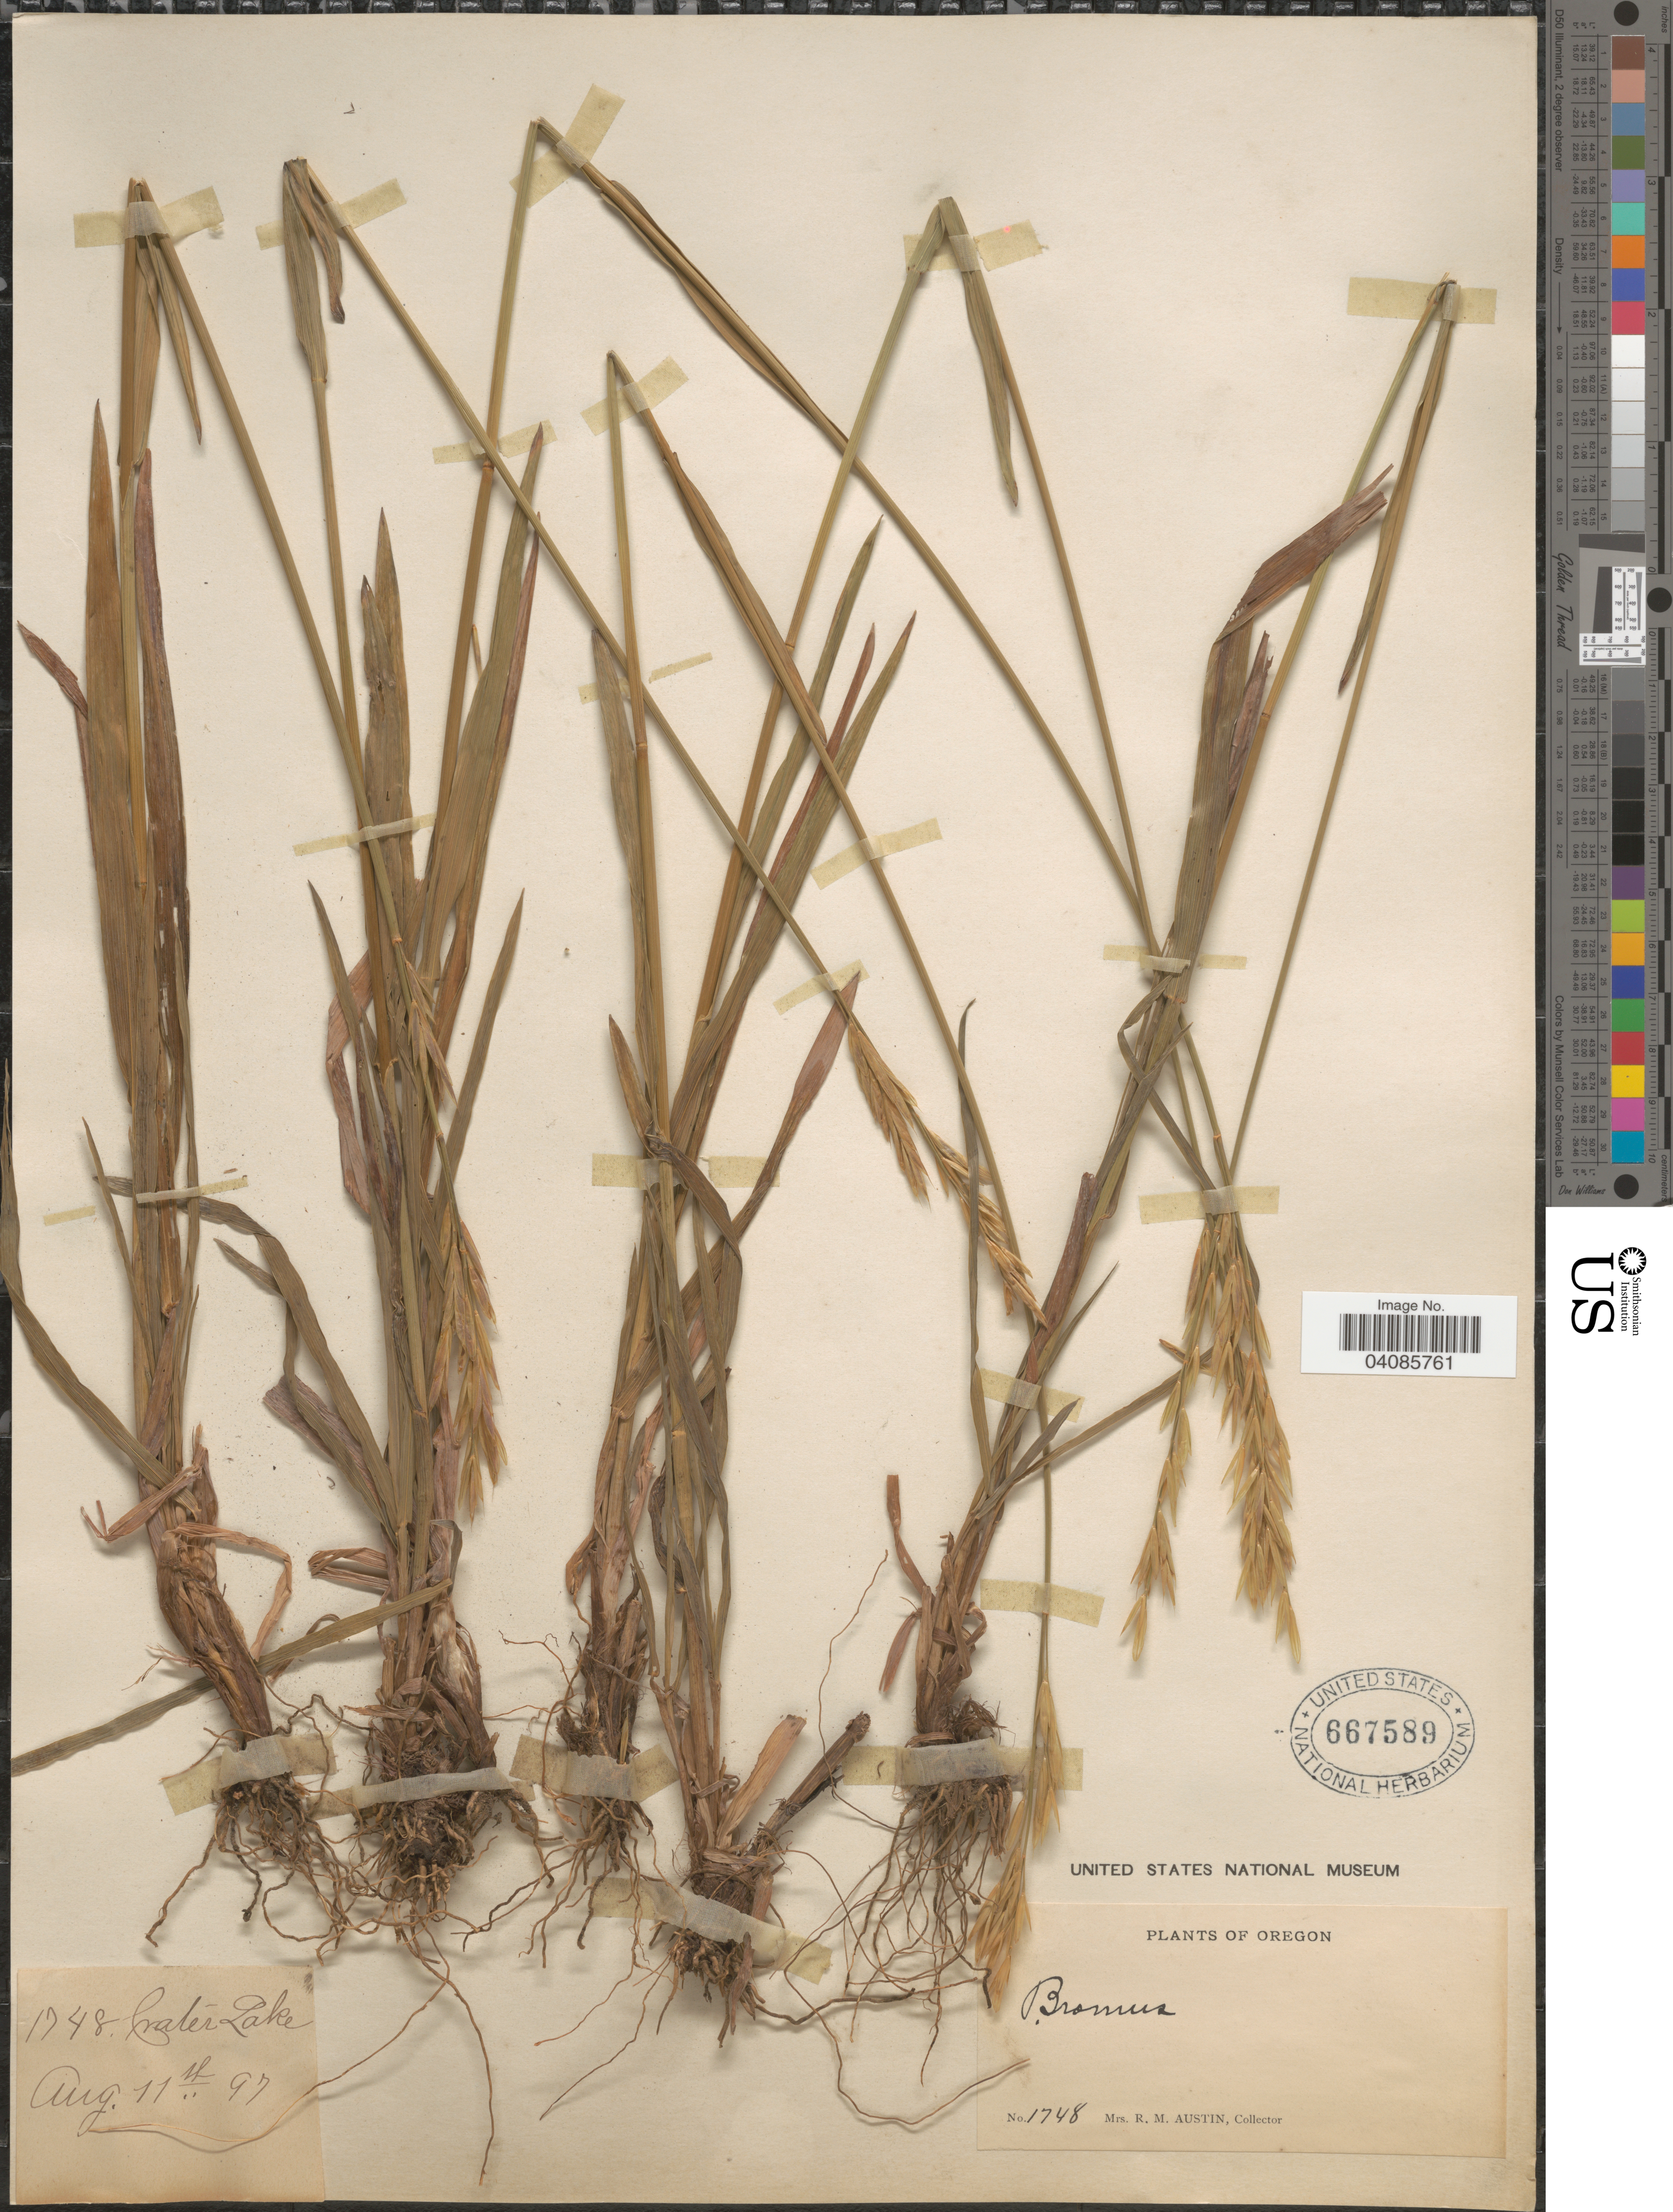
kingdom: Plantae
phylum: Tracheophyta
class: Liliopsida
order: Poales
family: Poaceae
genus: Bromus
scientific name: Bromus suksdorfii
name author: Vasey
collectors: R. Austin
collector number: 1748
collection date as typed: Transcribed d/m/y: 11/8/97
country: United States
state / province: Oregon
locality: Crater Lake.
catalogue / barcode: US 667589